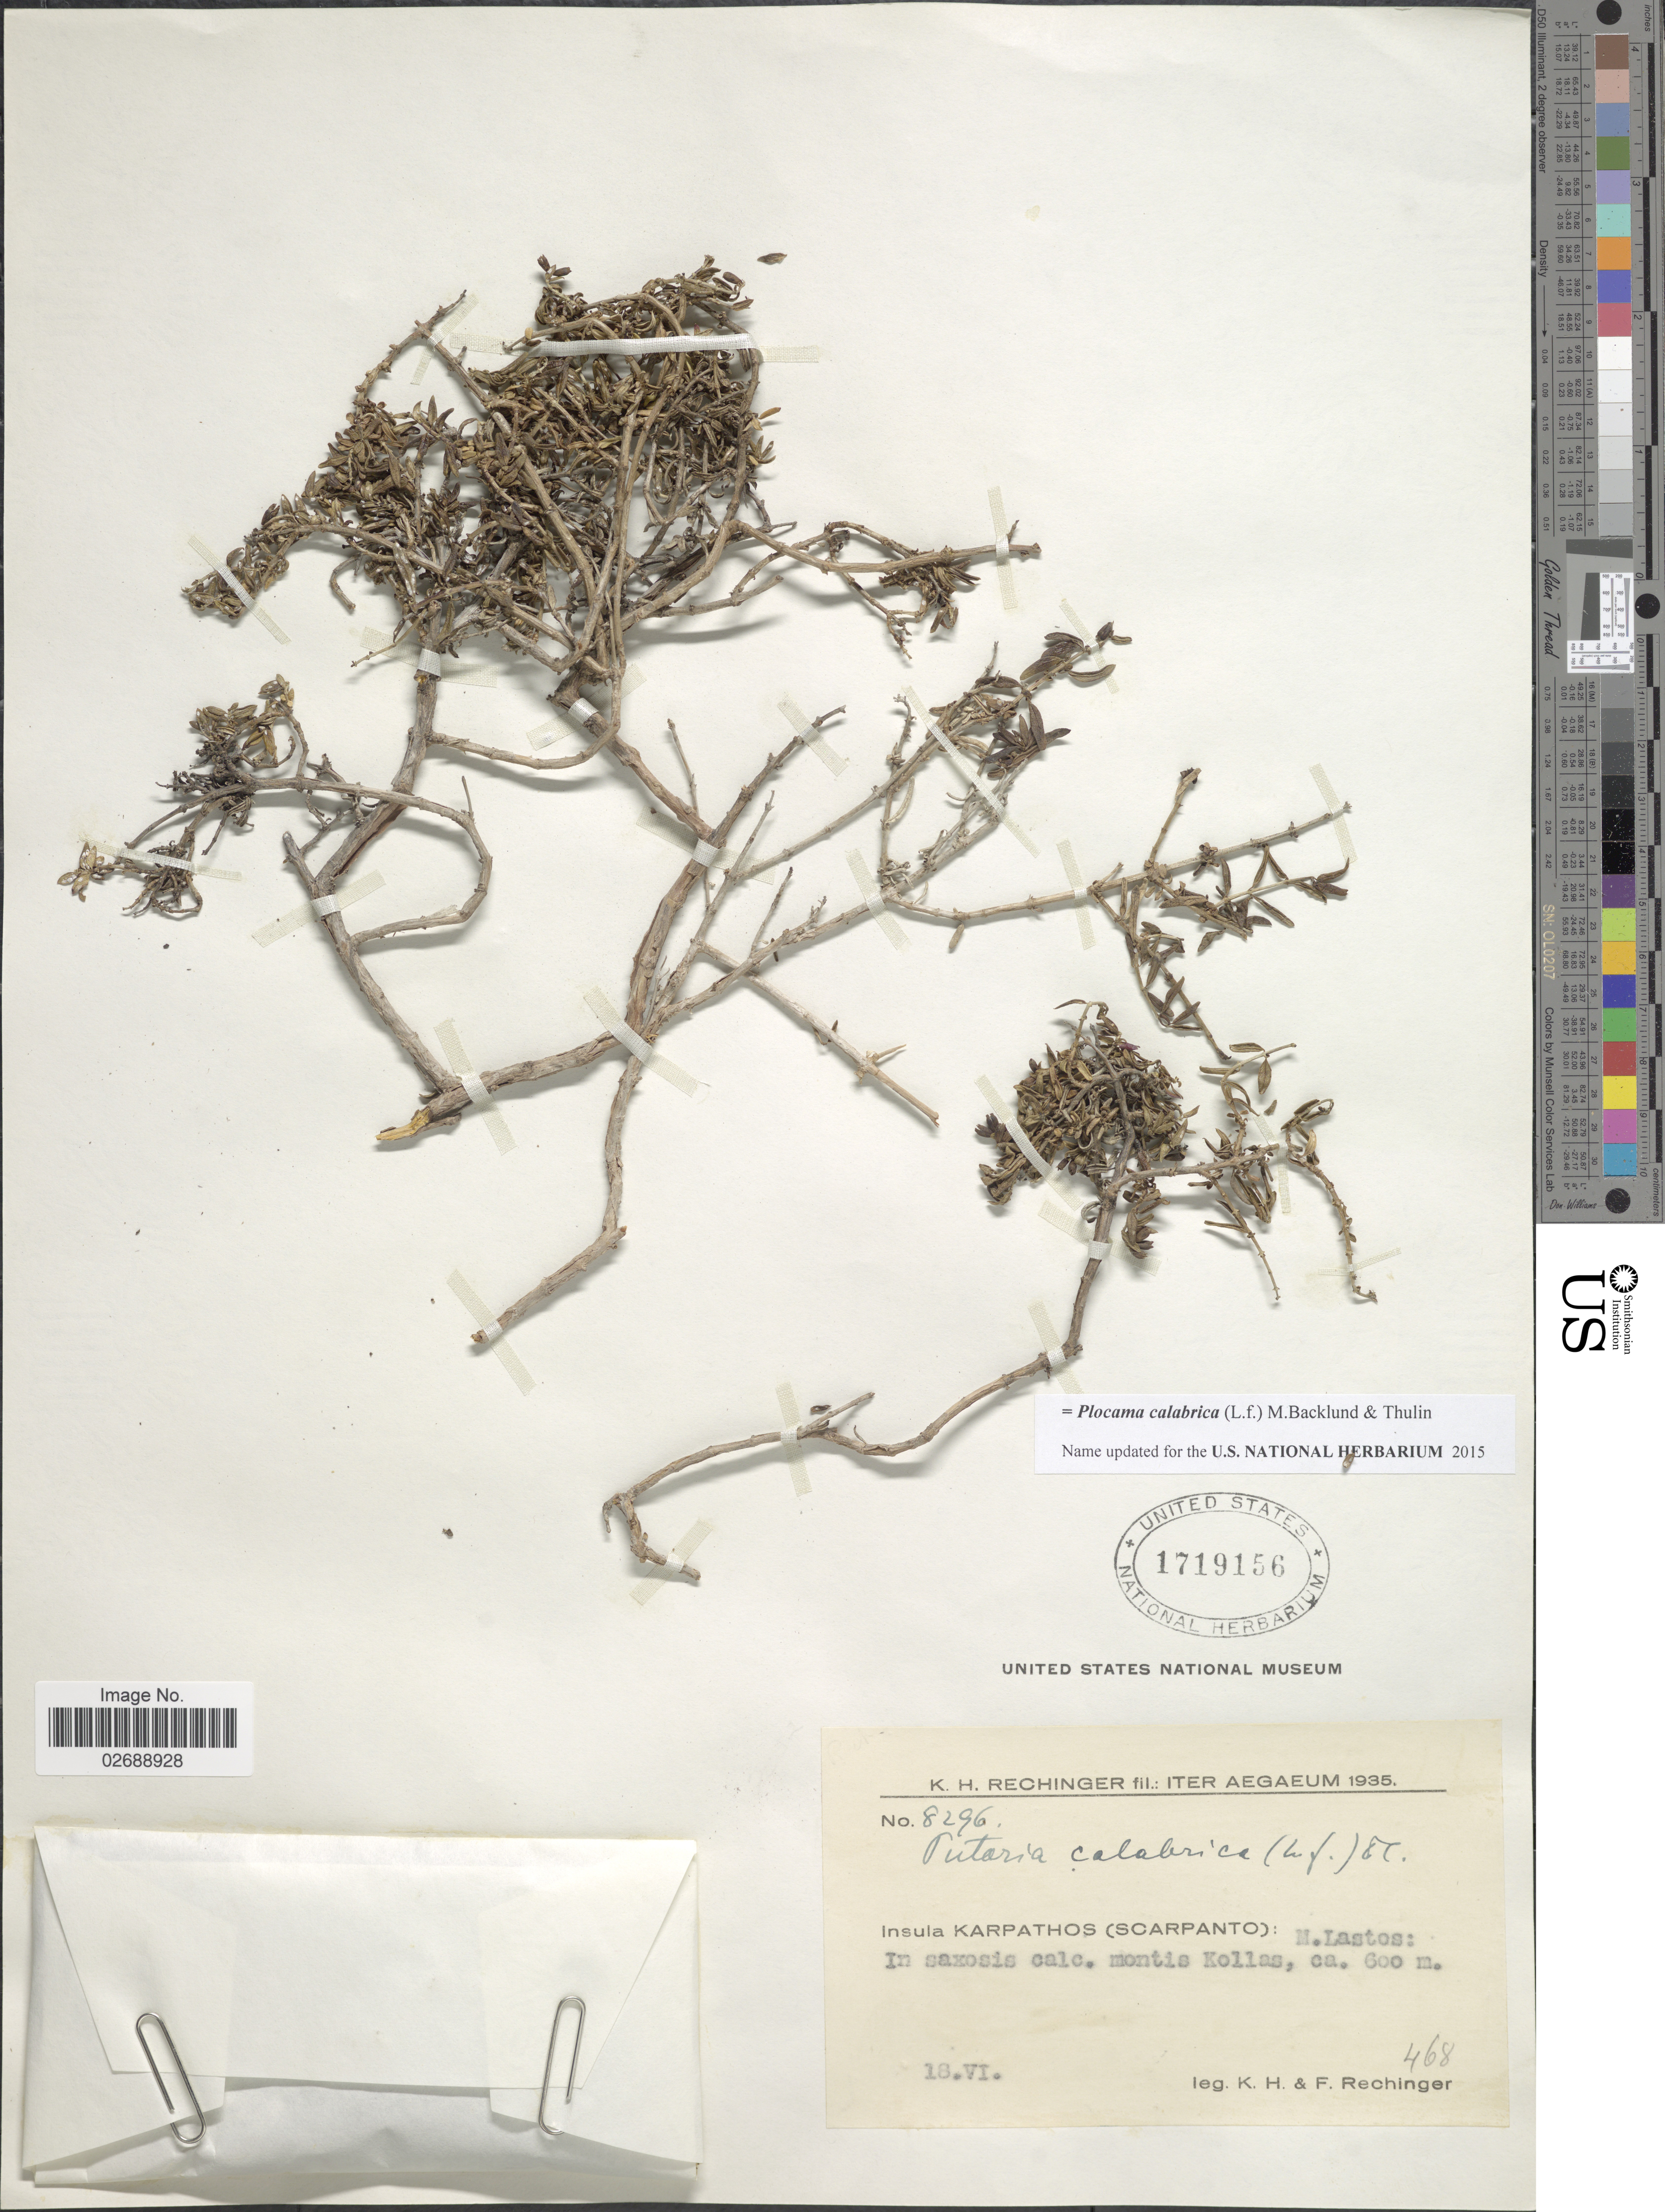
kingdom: Plantae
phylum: Tracheophyta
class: Magnoliopsida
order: Gentianales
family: Rubiaceae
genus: Plocama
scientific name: Plocama calabrica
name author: (L. f.) M.Backlund & Thulin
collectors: K. H. Rechinger & F. Rechinger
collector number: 8296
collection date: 1935-06-18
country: Greece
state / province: South Aegean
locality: Aegaeum,. Insula Karpathos (Scarpanto): M.Lastos: montis Kollas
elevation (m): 600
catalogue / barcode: US 1719156